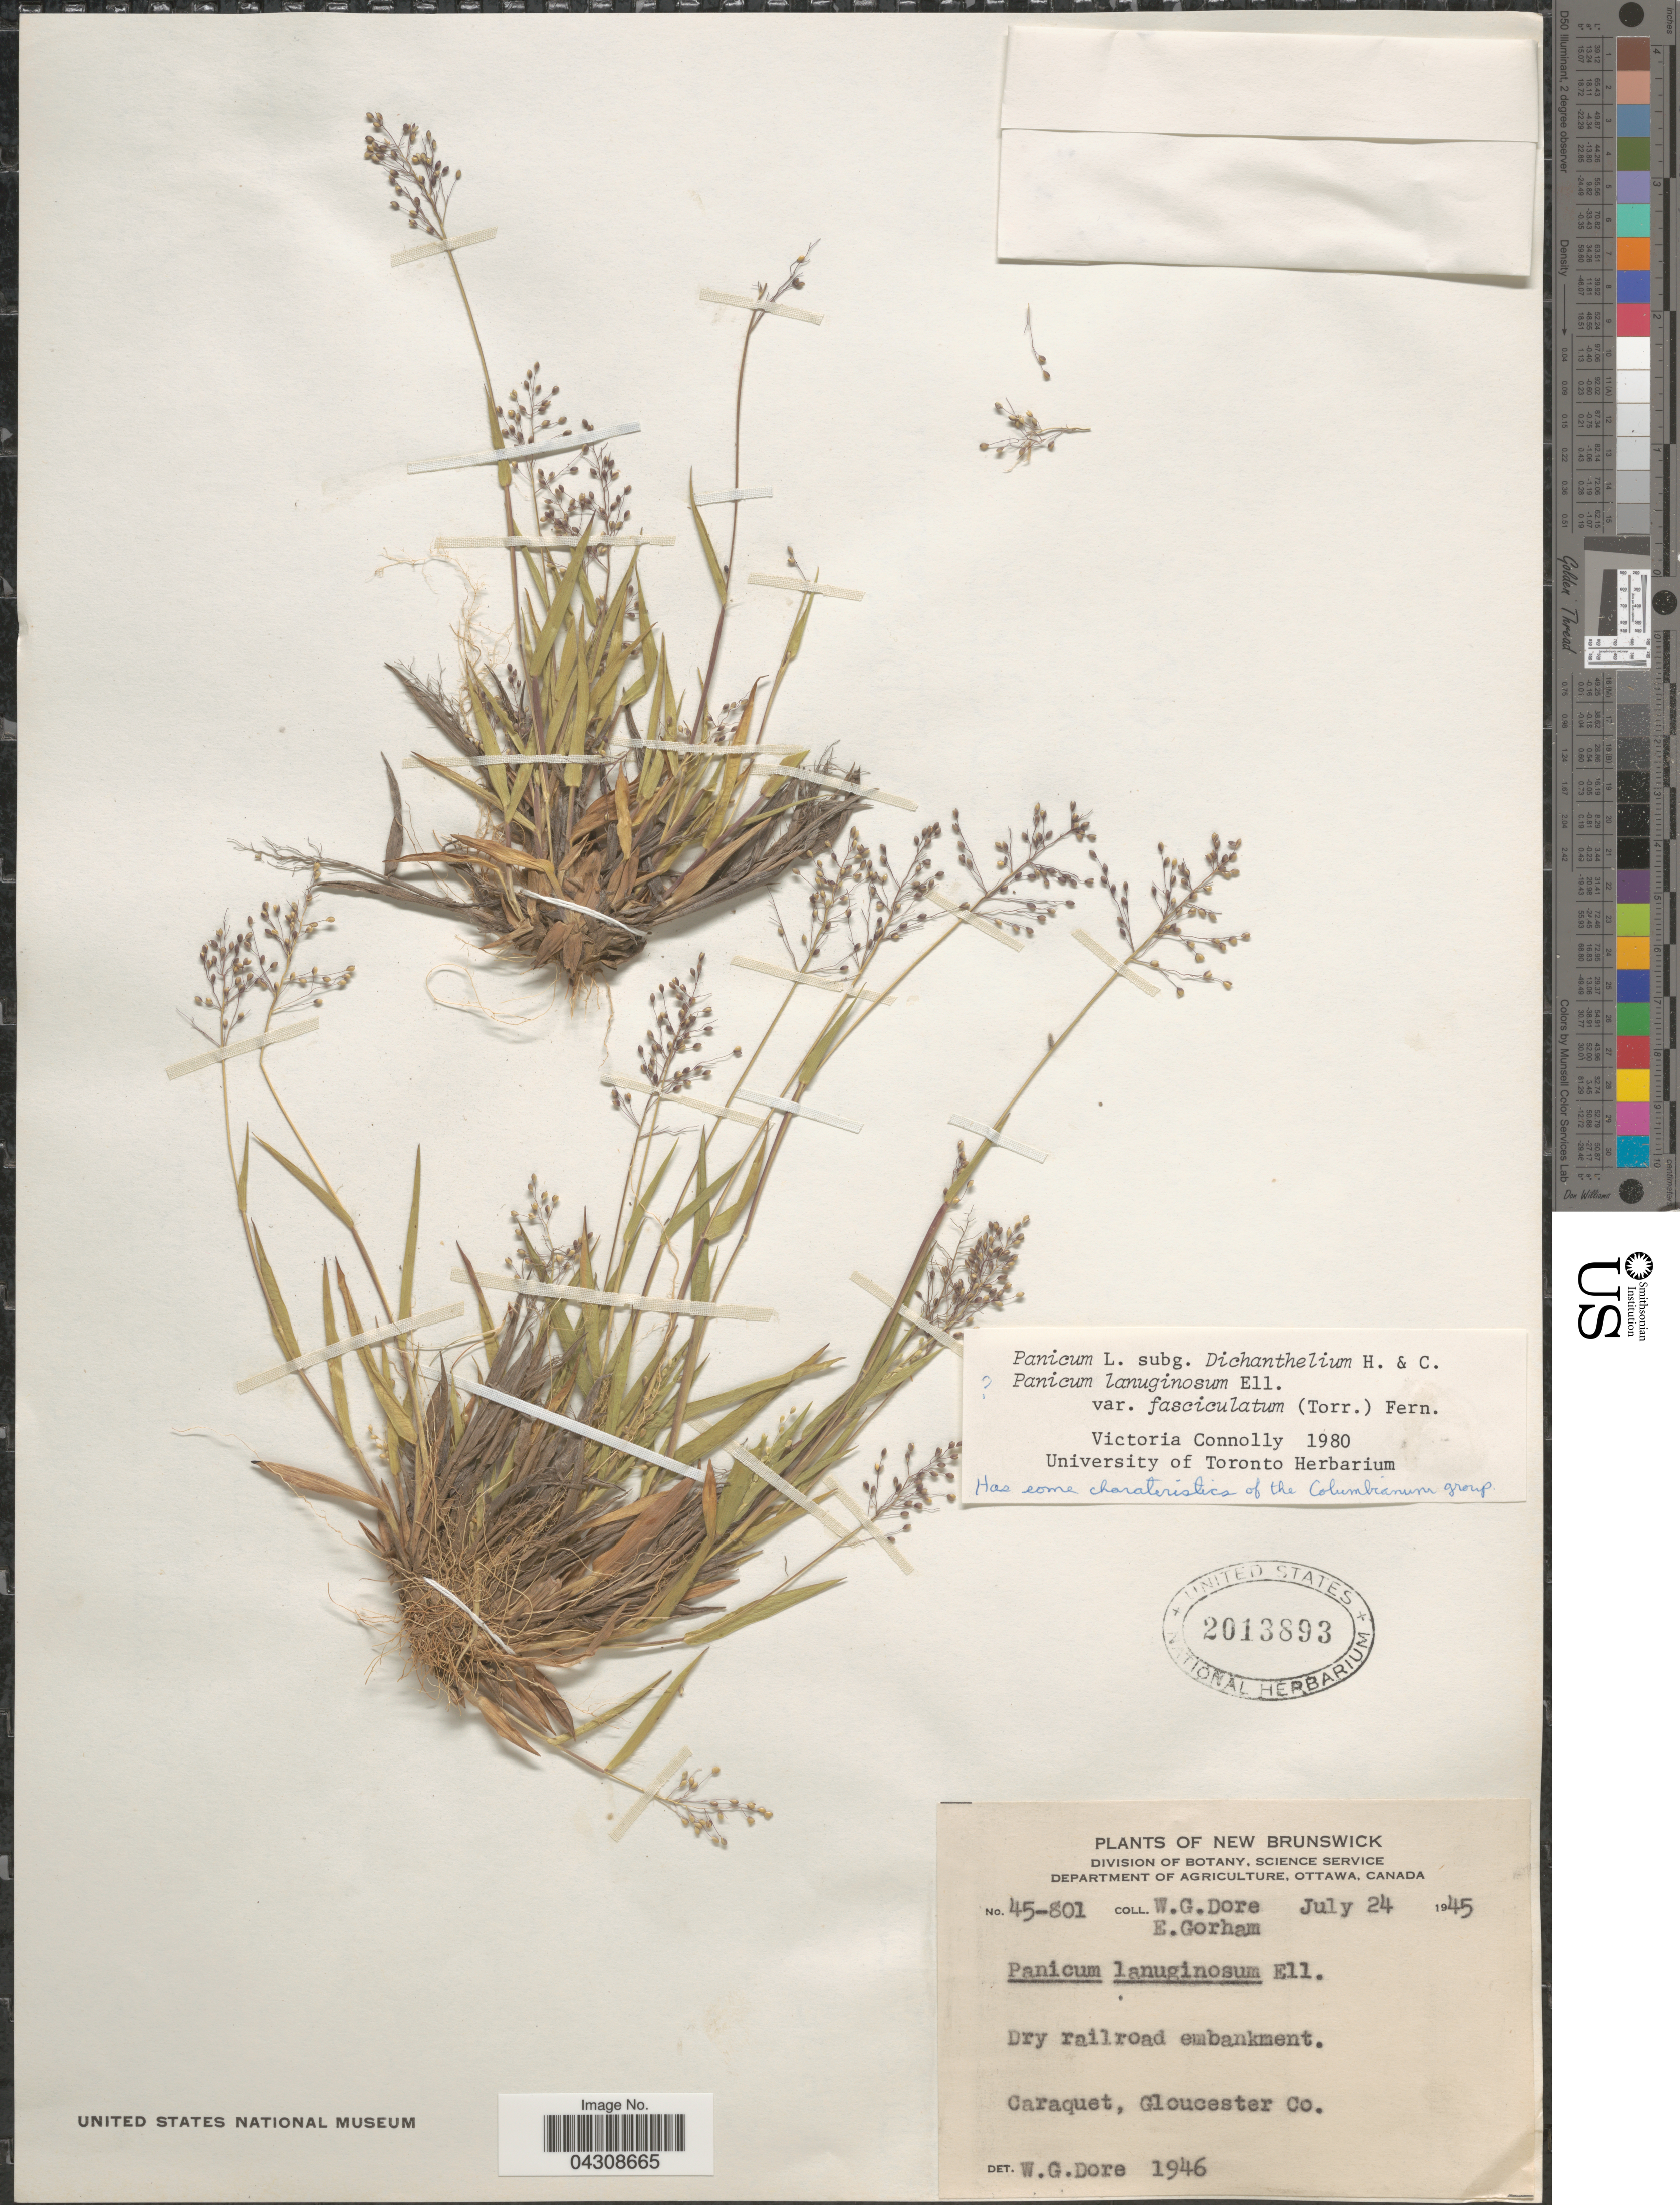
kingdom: Plantae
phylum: Tracheophyta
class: Liliopsida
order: Poales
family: Poaceae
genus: Dichanthelium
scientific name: Dichanthelium acuminatum var. acuminatum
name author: (Sw.) Gould & C.A. Clark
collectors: W. Dore & E. Gorham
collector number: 45-801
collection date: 1945-07-24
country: Canada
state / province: New Brunswick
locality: Caraquet, Gloucester Co.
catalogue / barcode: US 2013893